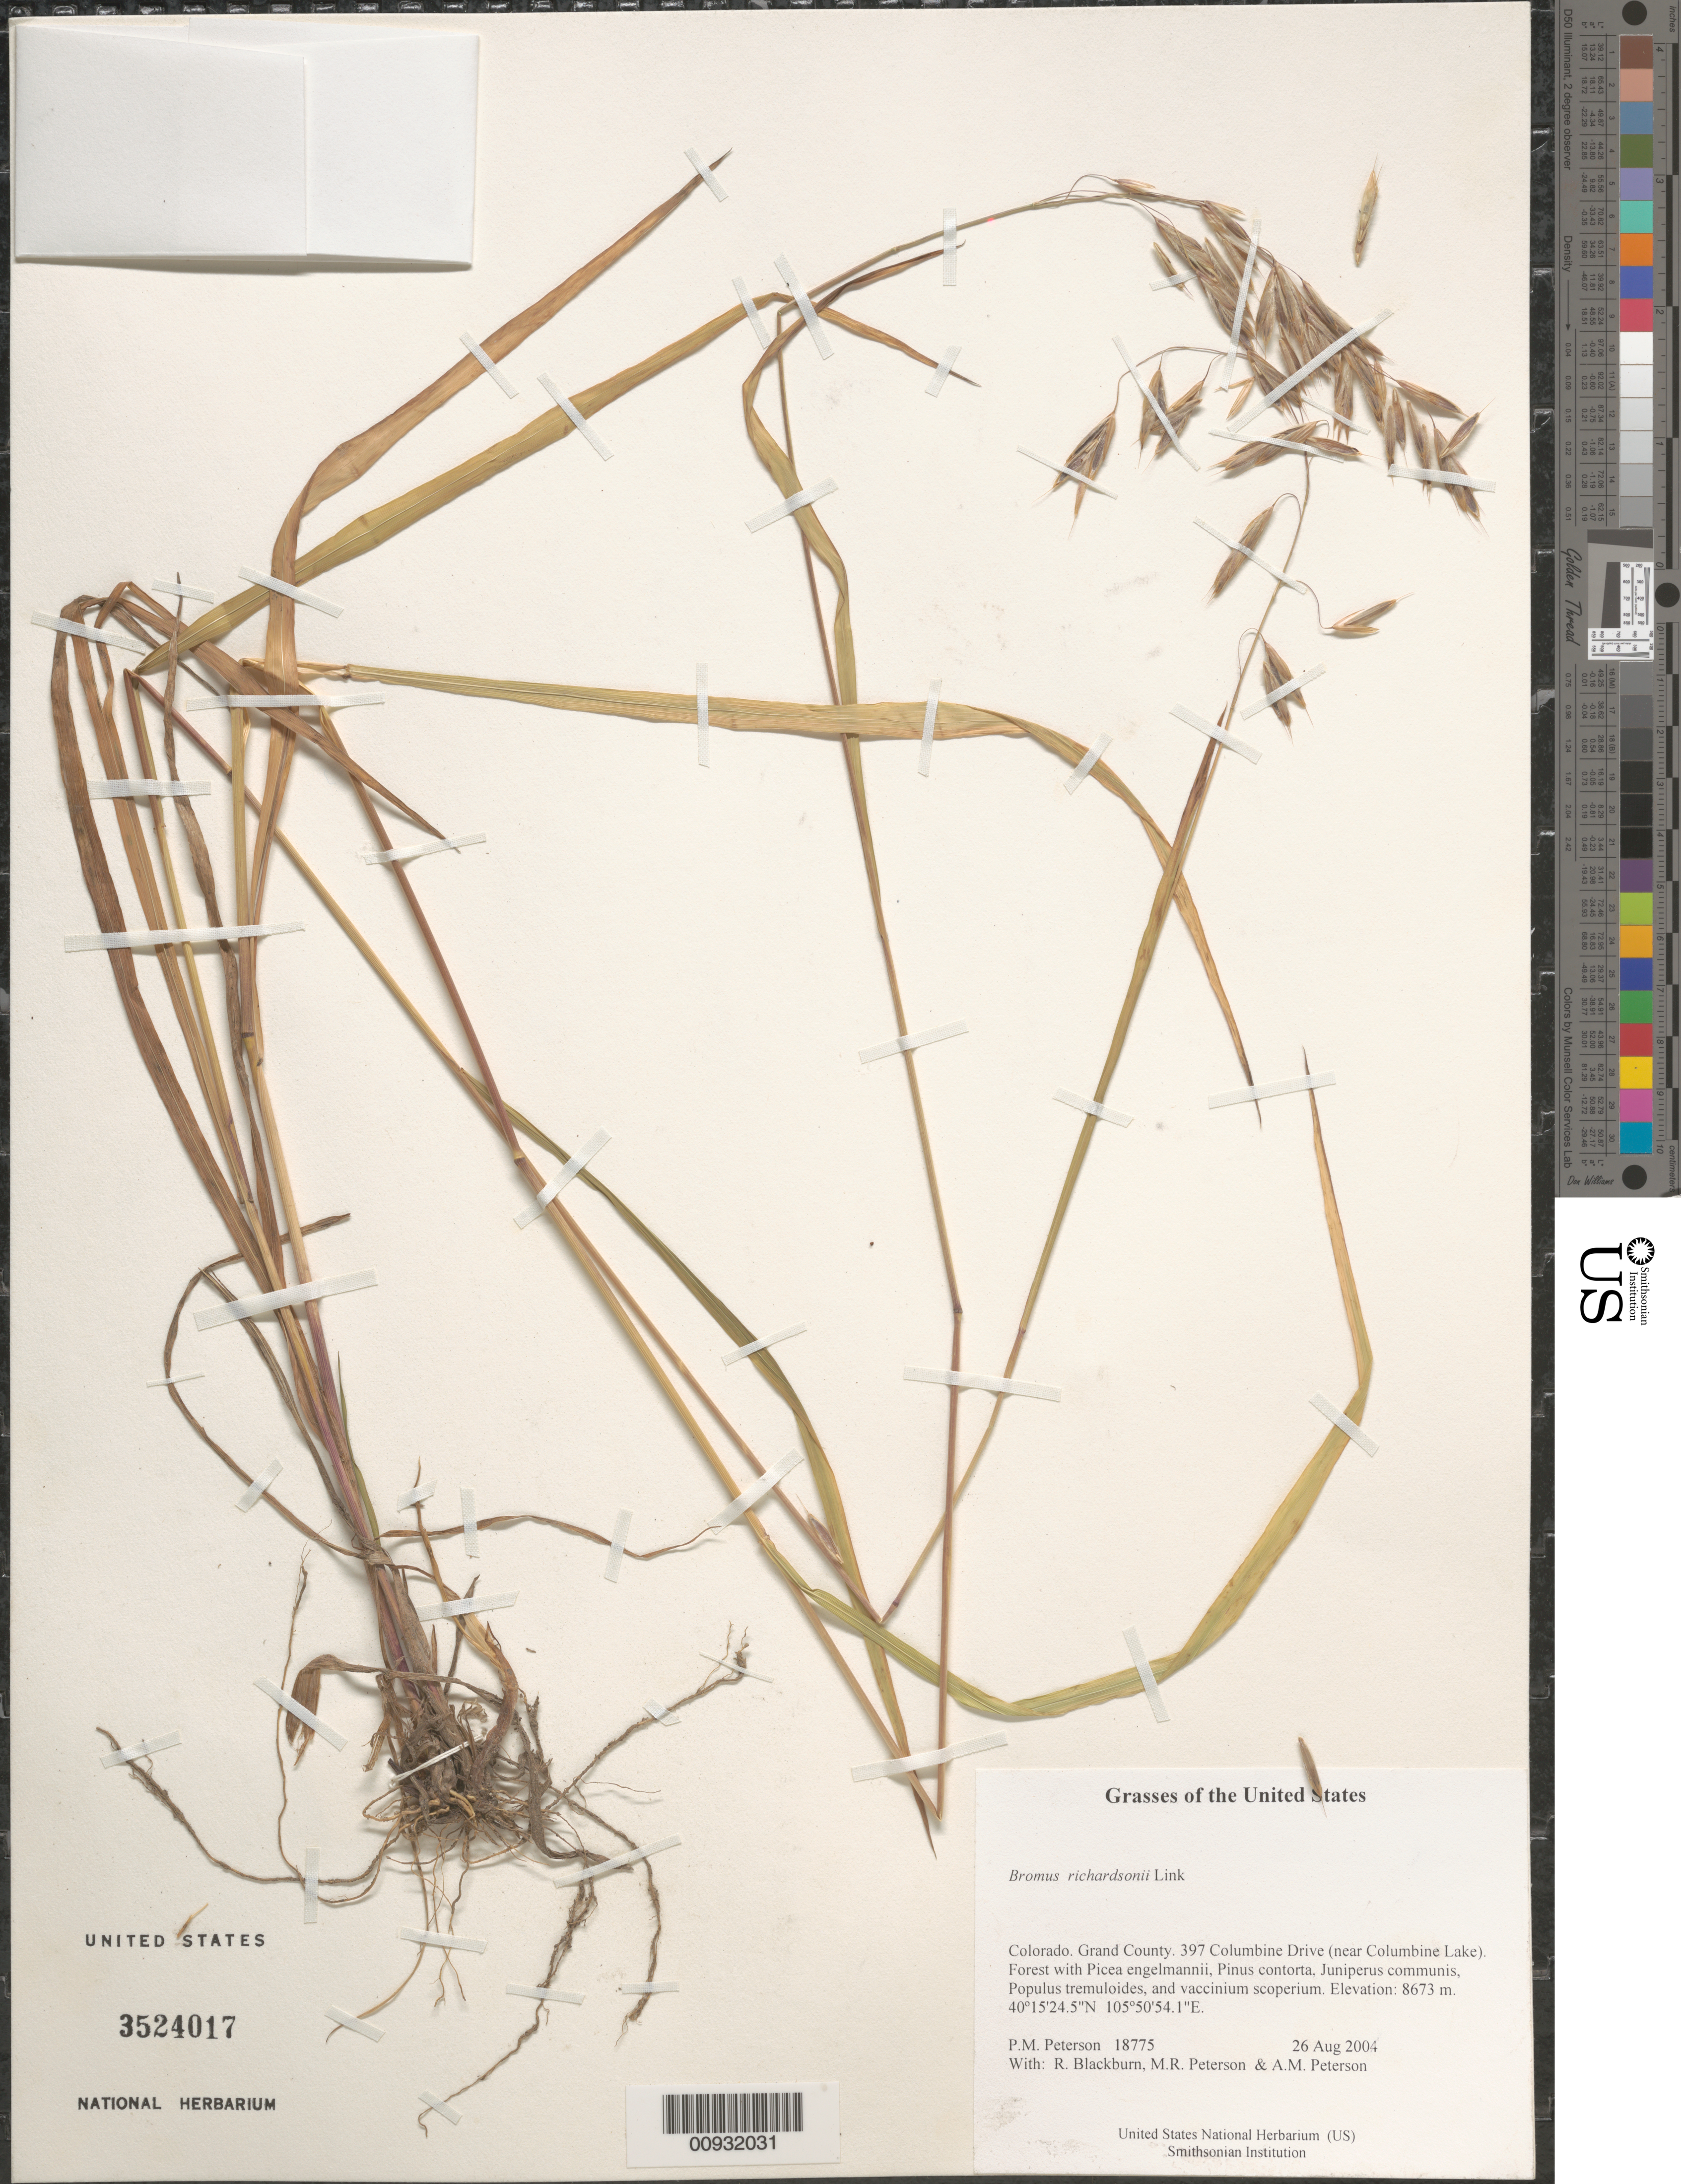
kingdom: Plantae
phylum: Tracheophyta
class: Liliopsida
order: Poales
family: Poaceae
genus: Bromus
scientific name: Bromus richardsonii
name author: Link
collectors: P. M. Peterson, R. Blackburn, M. Peterson & A. M. Peterson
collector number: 18775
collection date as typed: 26 Aug 2004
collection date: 2004-08-26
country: United States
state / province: Colorado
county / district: Grand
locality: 397 Columbine Drive (near Columbine Lake). Forest with Picea engelmannii, Pinus contorta, Juniperus communis, Populus tremuloides, and vaccinium scoperium.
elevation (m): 8673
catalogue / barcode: US 3524017